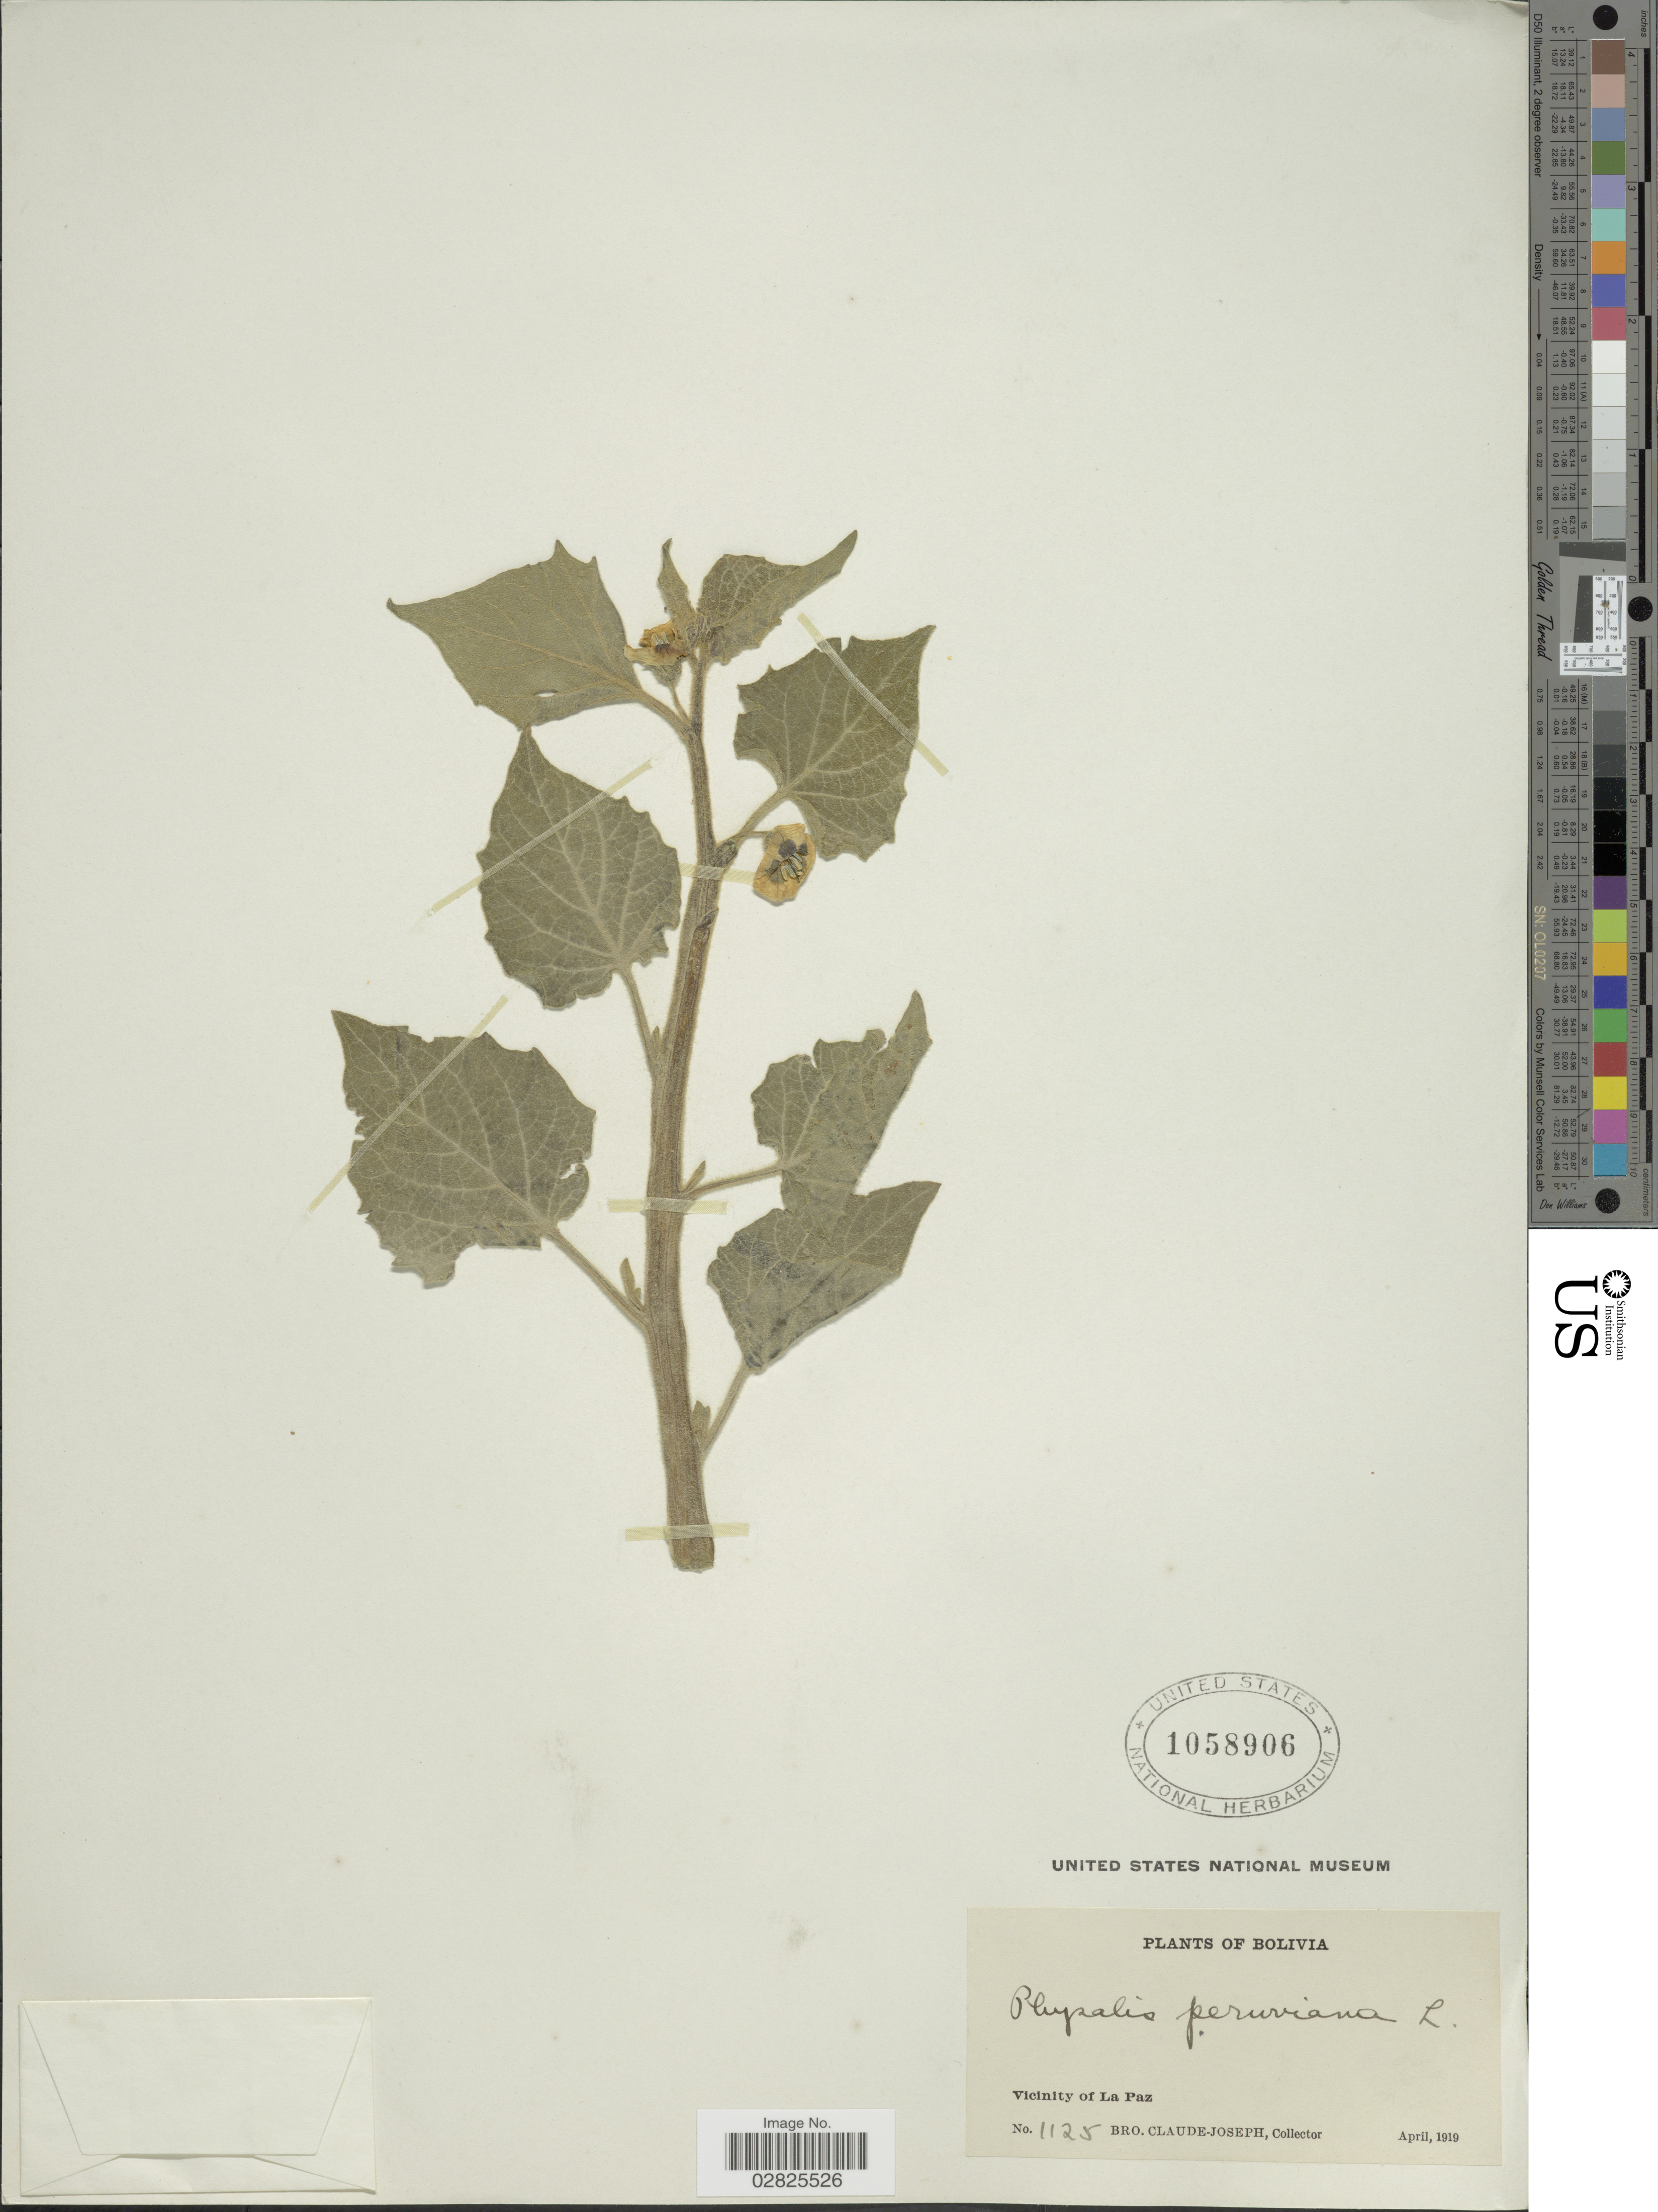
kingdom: Plantae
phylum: Tracheophyta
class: Magnoliopsida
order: Solanales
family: Solanaceae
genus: Physalis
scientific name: Physalis peruviana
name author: L.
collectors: Bro. Claude-Joseph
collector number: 1125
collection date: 1919-04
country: Bolivia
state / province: La Paz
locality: Vicinity of La Paz.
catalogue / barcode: US 1058906